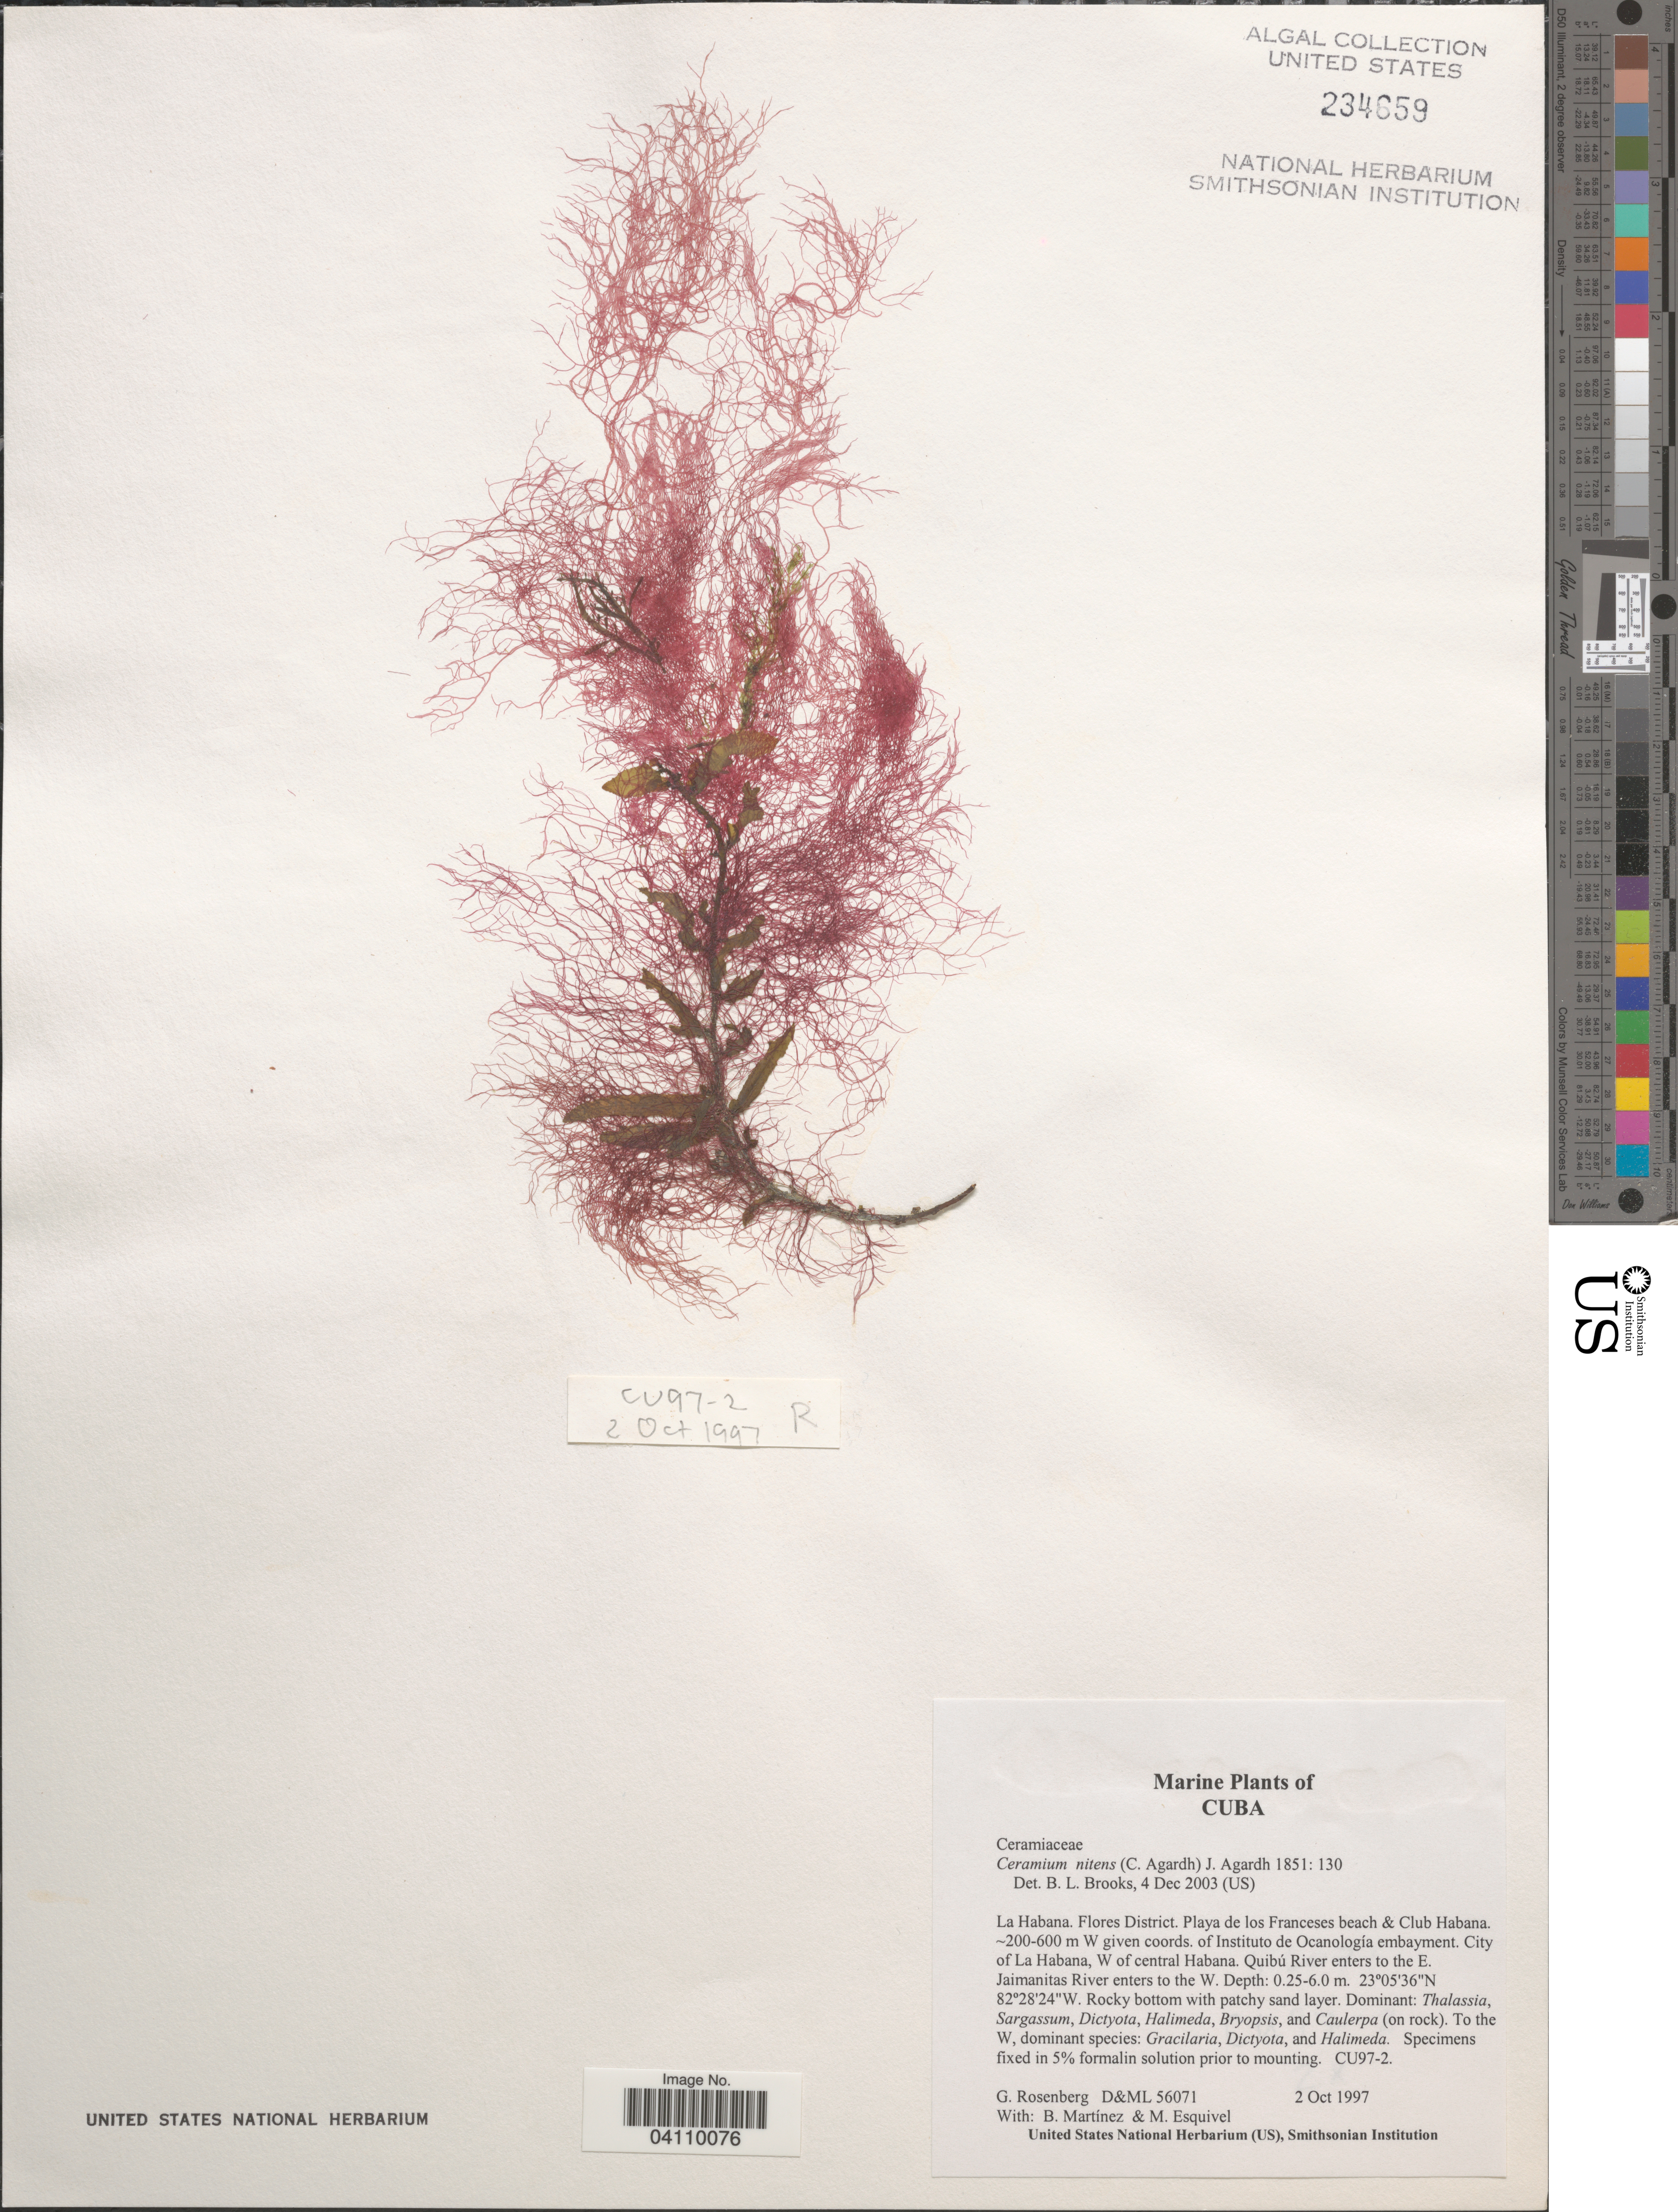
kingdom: Plantae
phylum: Rhodophyta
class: Florideophyceae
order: Ceramiales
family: Ceramiaceae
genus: Ceramium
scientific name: Ceramium nitens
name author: (C. Agardh) J. Agardh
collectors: G. Rosenberg, B. Martinez & M. Esquivel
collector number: D&ML 56071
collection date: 1997-10-02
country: Cuba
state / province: La Habana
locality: Flores District. Playa de los Franceses beach & Club Habana. ~ 200-600 m W given coords. of Instituto de Ocanología embayment. City of La Habana, W of central Habana. Quibú River enters to the E. Jaimanitas River enters to the W.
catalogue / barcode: US 234659